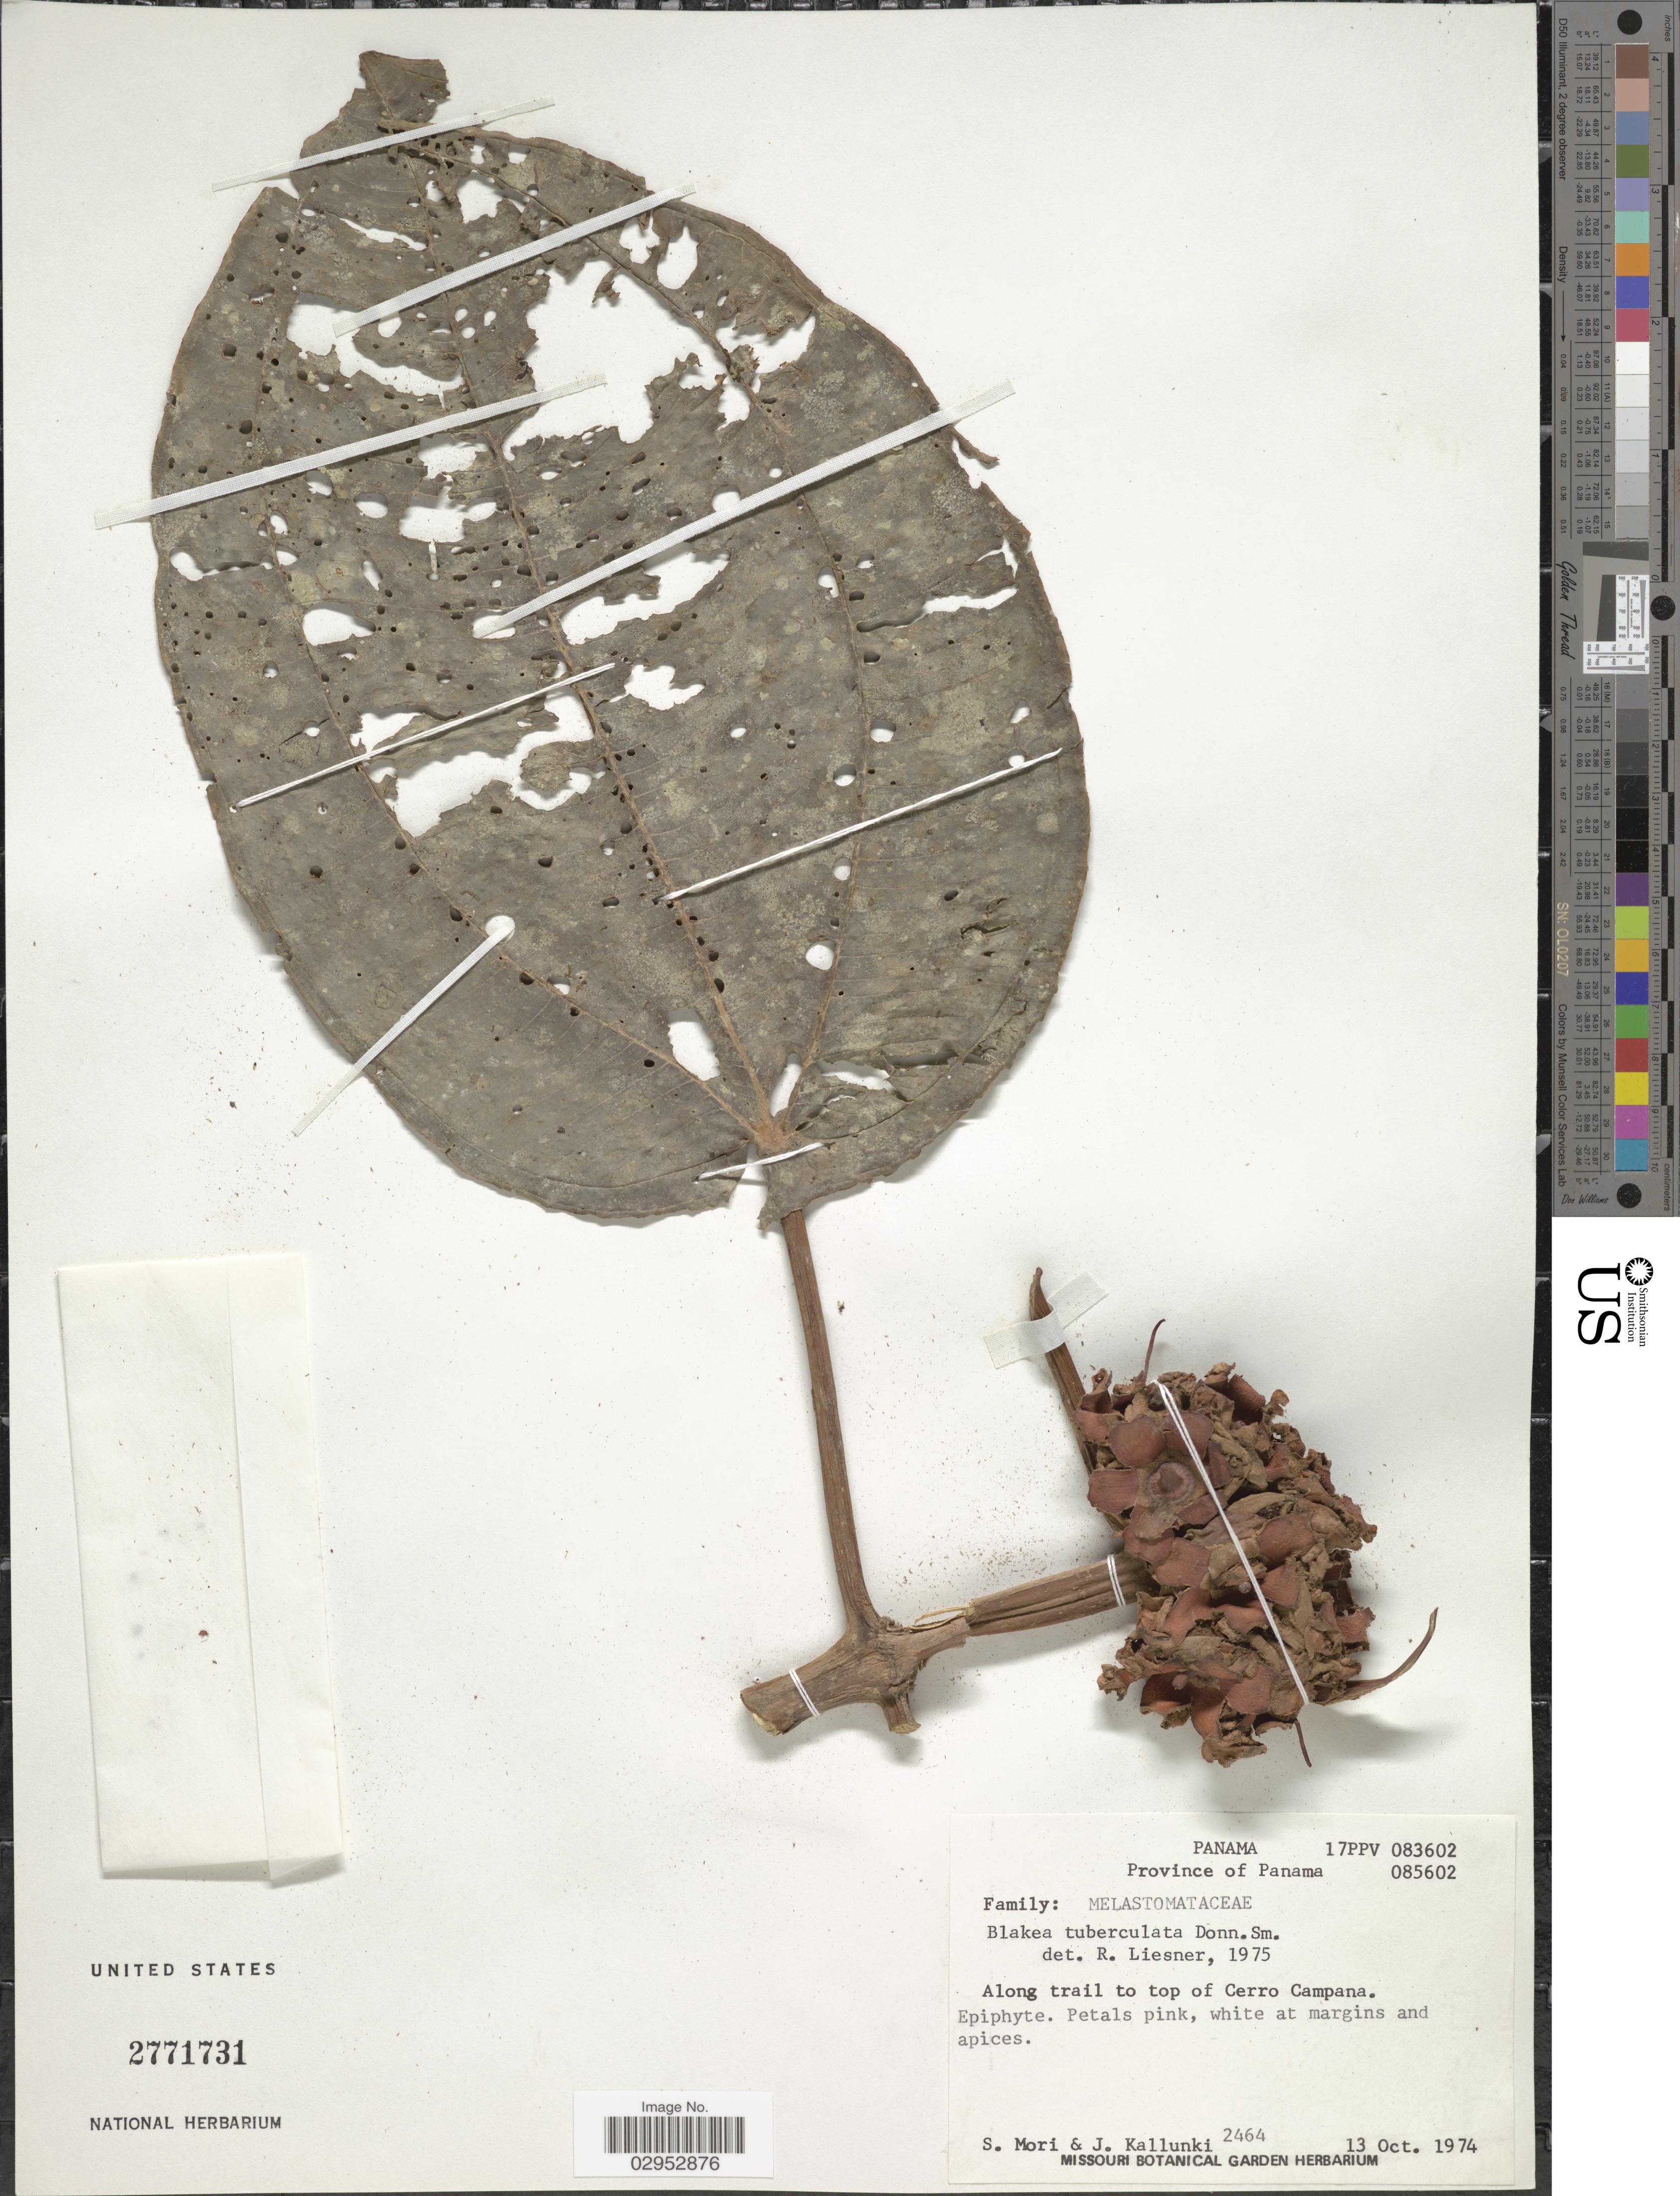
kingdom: Plantae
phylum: Tracheophyta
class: Magnoliopsida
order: Myrtales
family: Melastomataceae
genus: Blakea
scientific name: Blakea tuberculata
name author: Donn. Sm.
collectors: S. Mori & J. Kallunki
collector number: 2464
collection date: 1974-10-13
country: Panama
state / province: Panamá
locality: Along trail to top of Cerro Campana.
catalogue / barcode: US 2771731